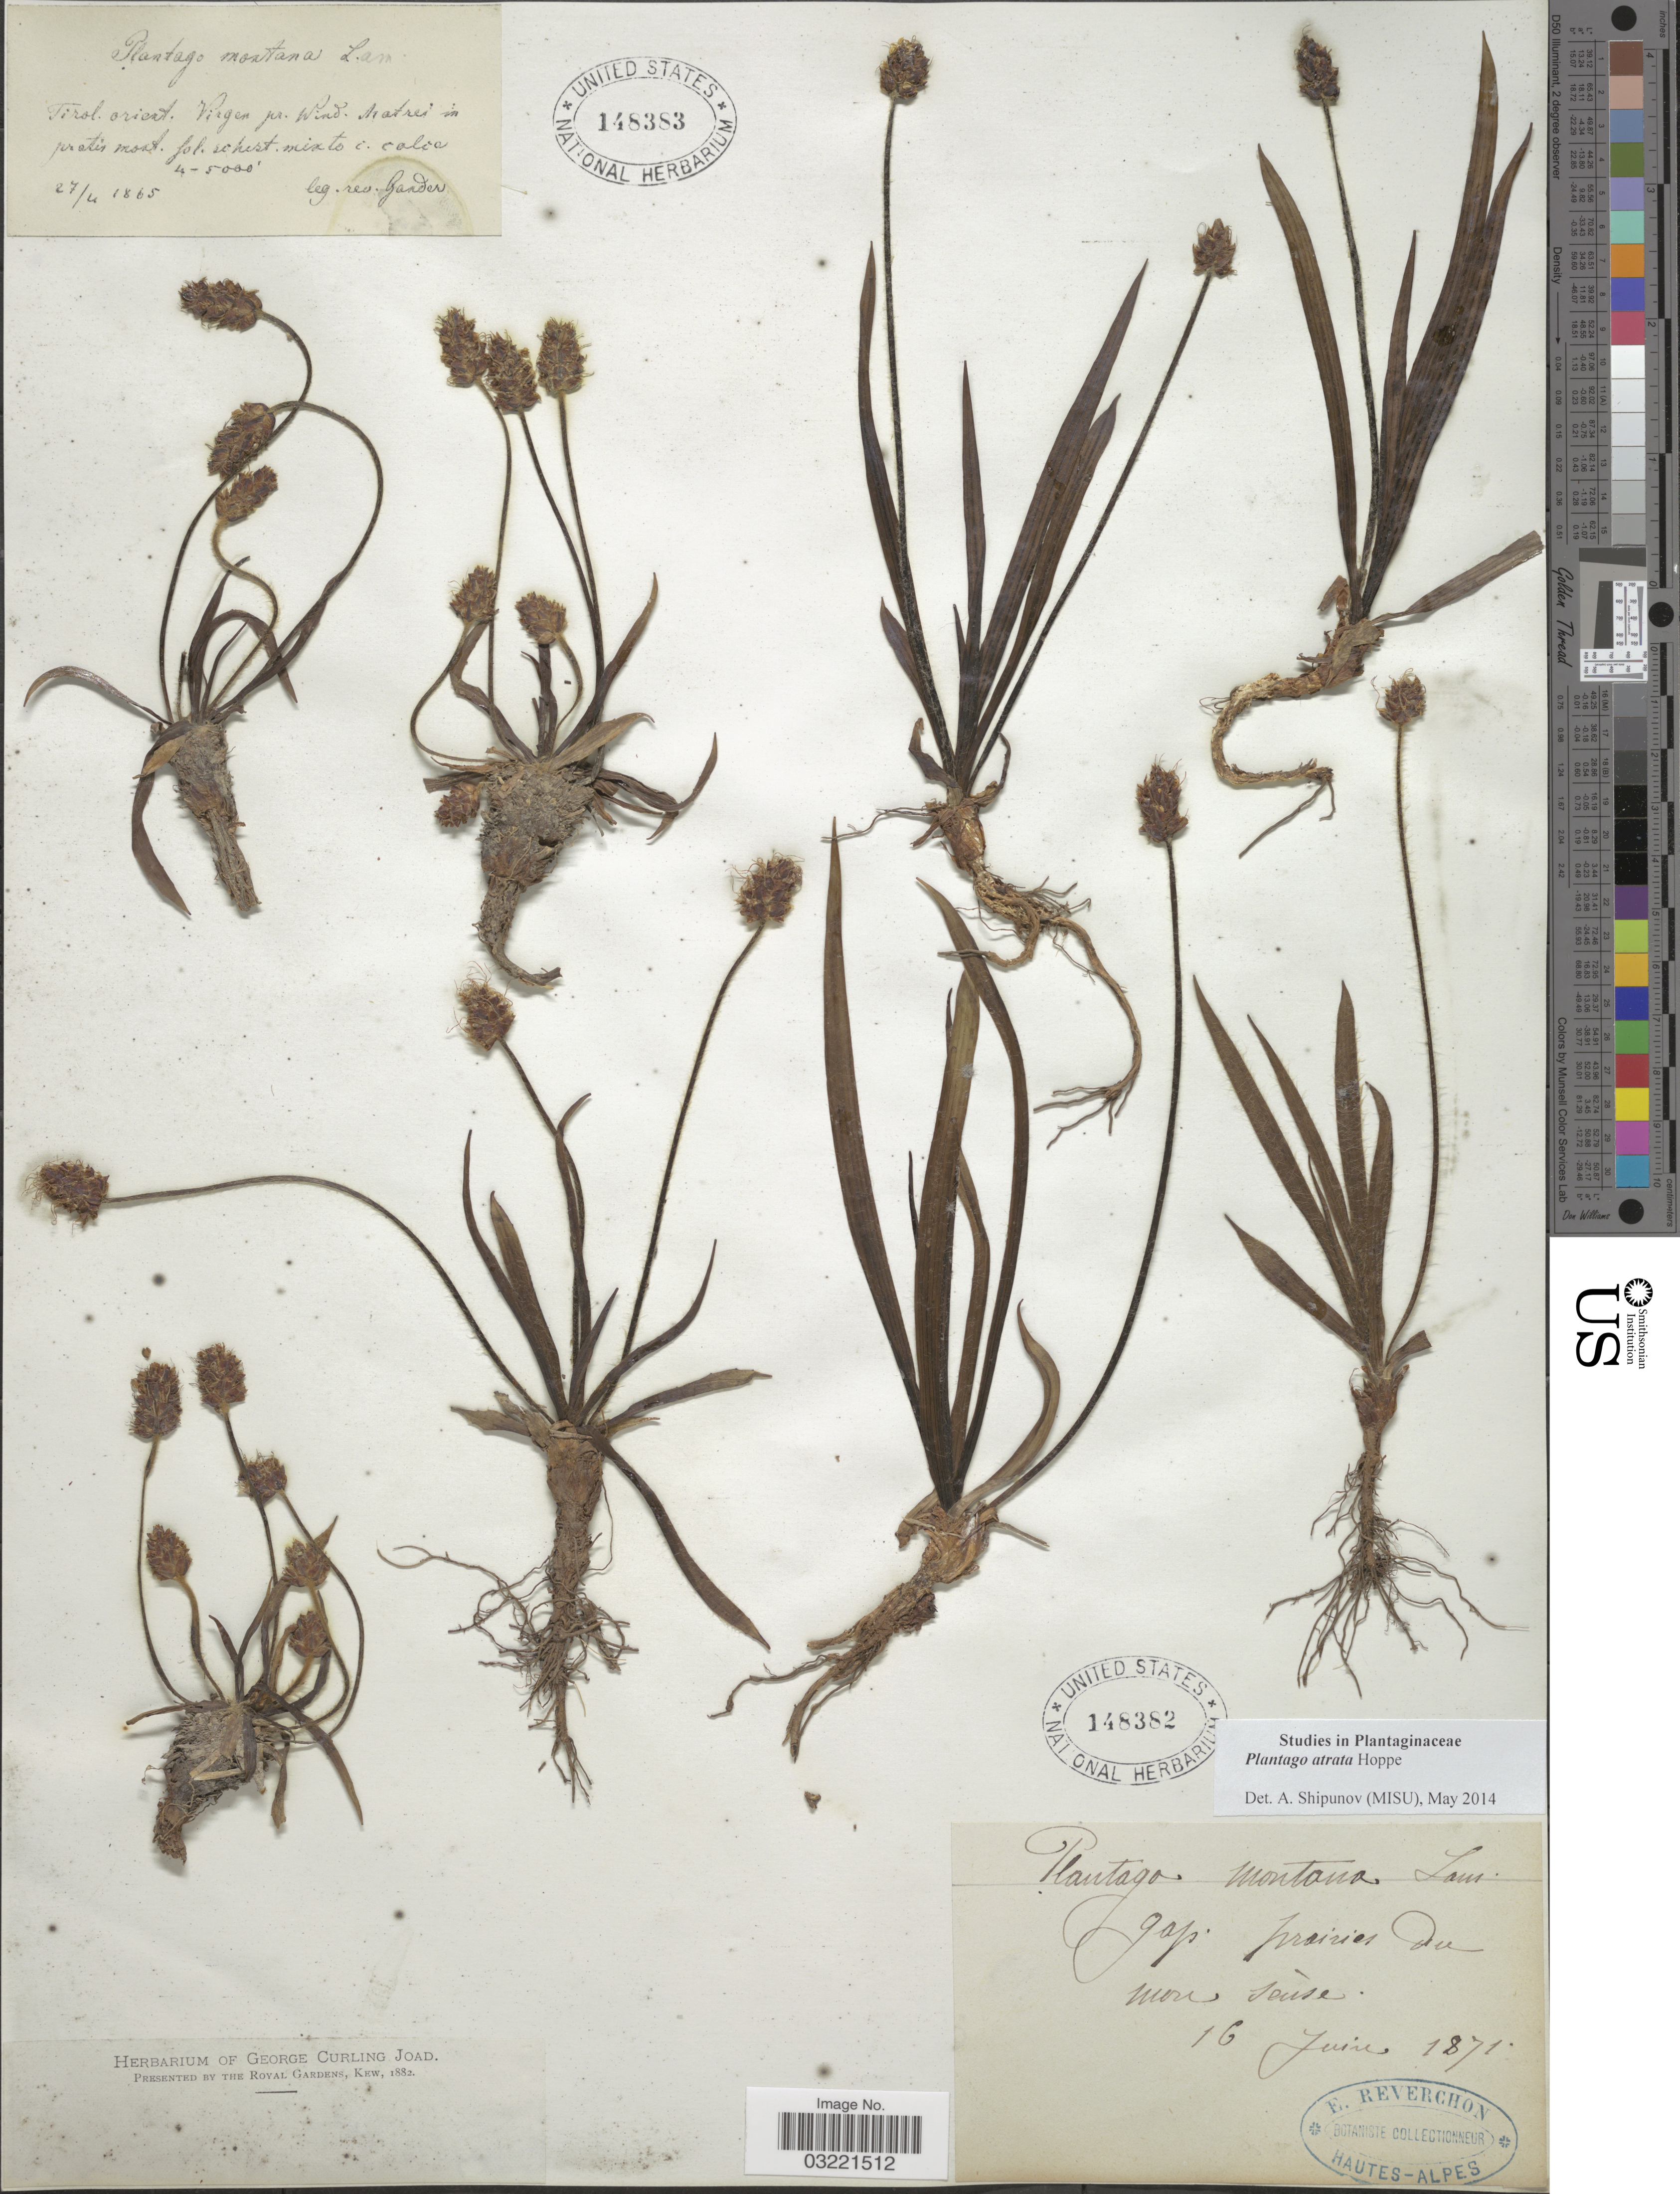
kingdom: Plantae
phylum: Tracheophyta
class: Magnoliopsida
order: Lamiales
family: Plantaginaceae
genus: Plantago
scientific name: Plantago atrata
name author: Hoppe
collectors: E. Reverchon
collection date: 1871-06-16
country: France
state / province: Provence-Alpes-Côte d'Azur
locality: Gap, prairies du Mon Seùse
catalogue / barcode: US 148382-2